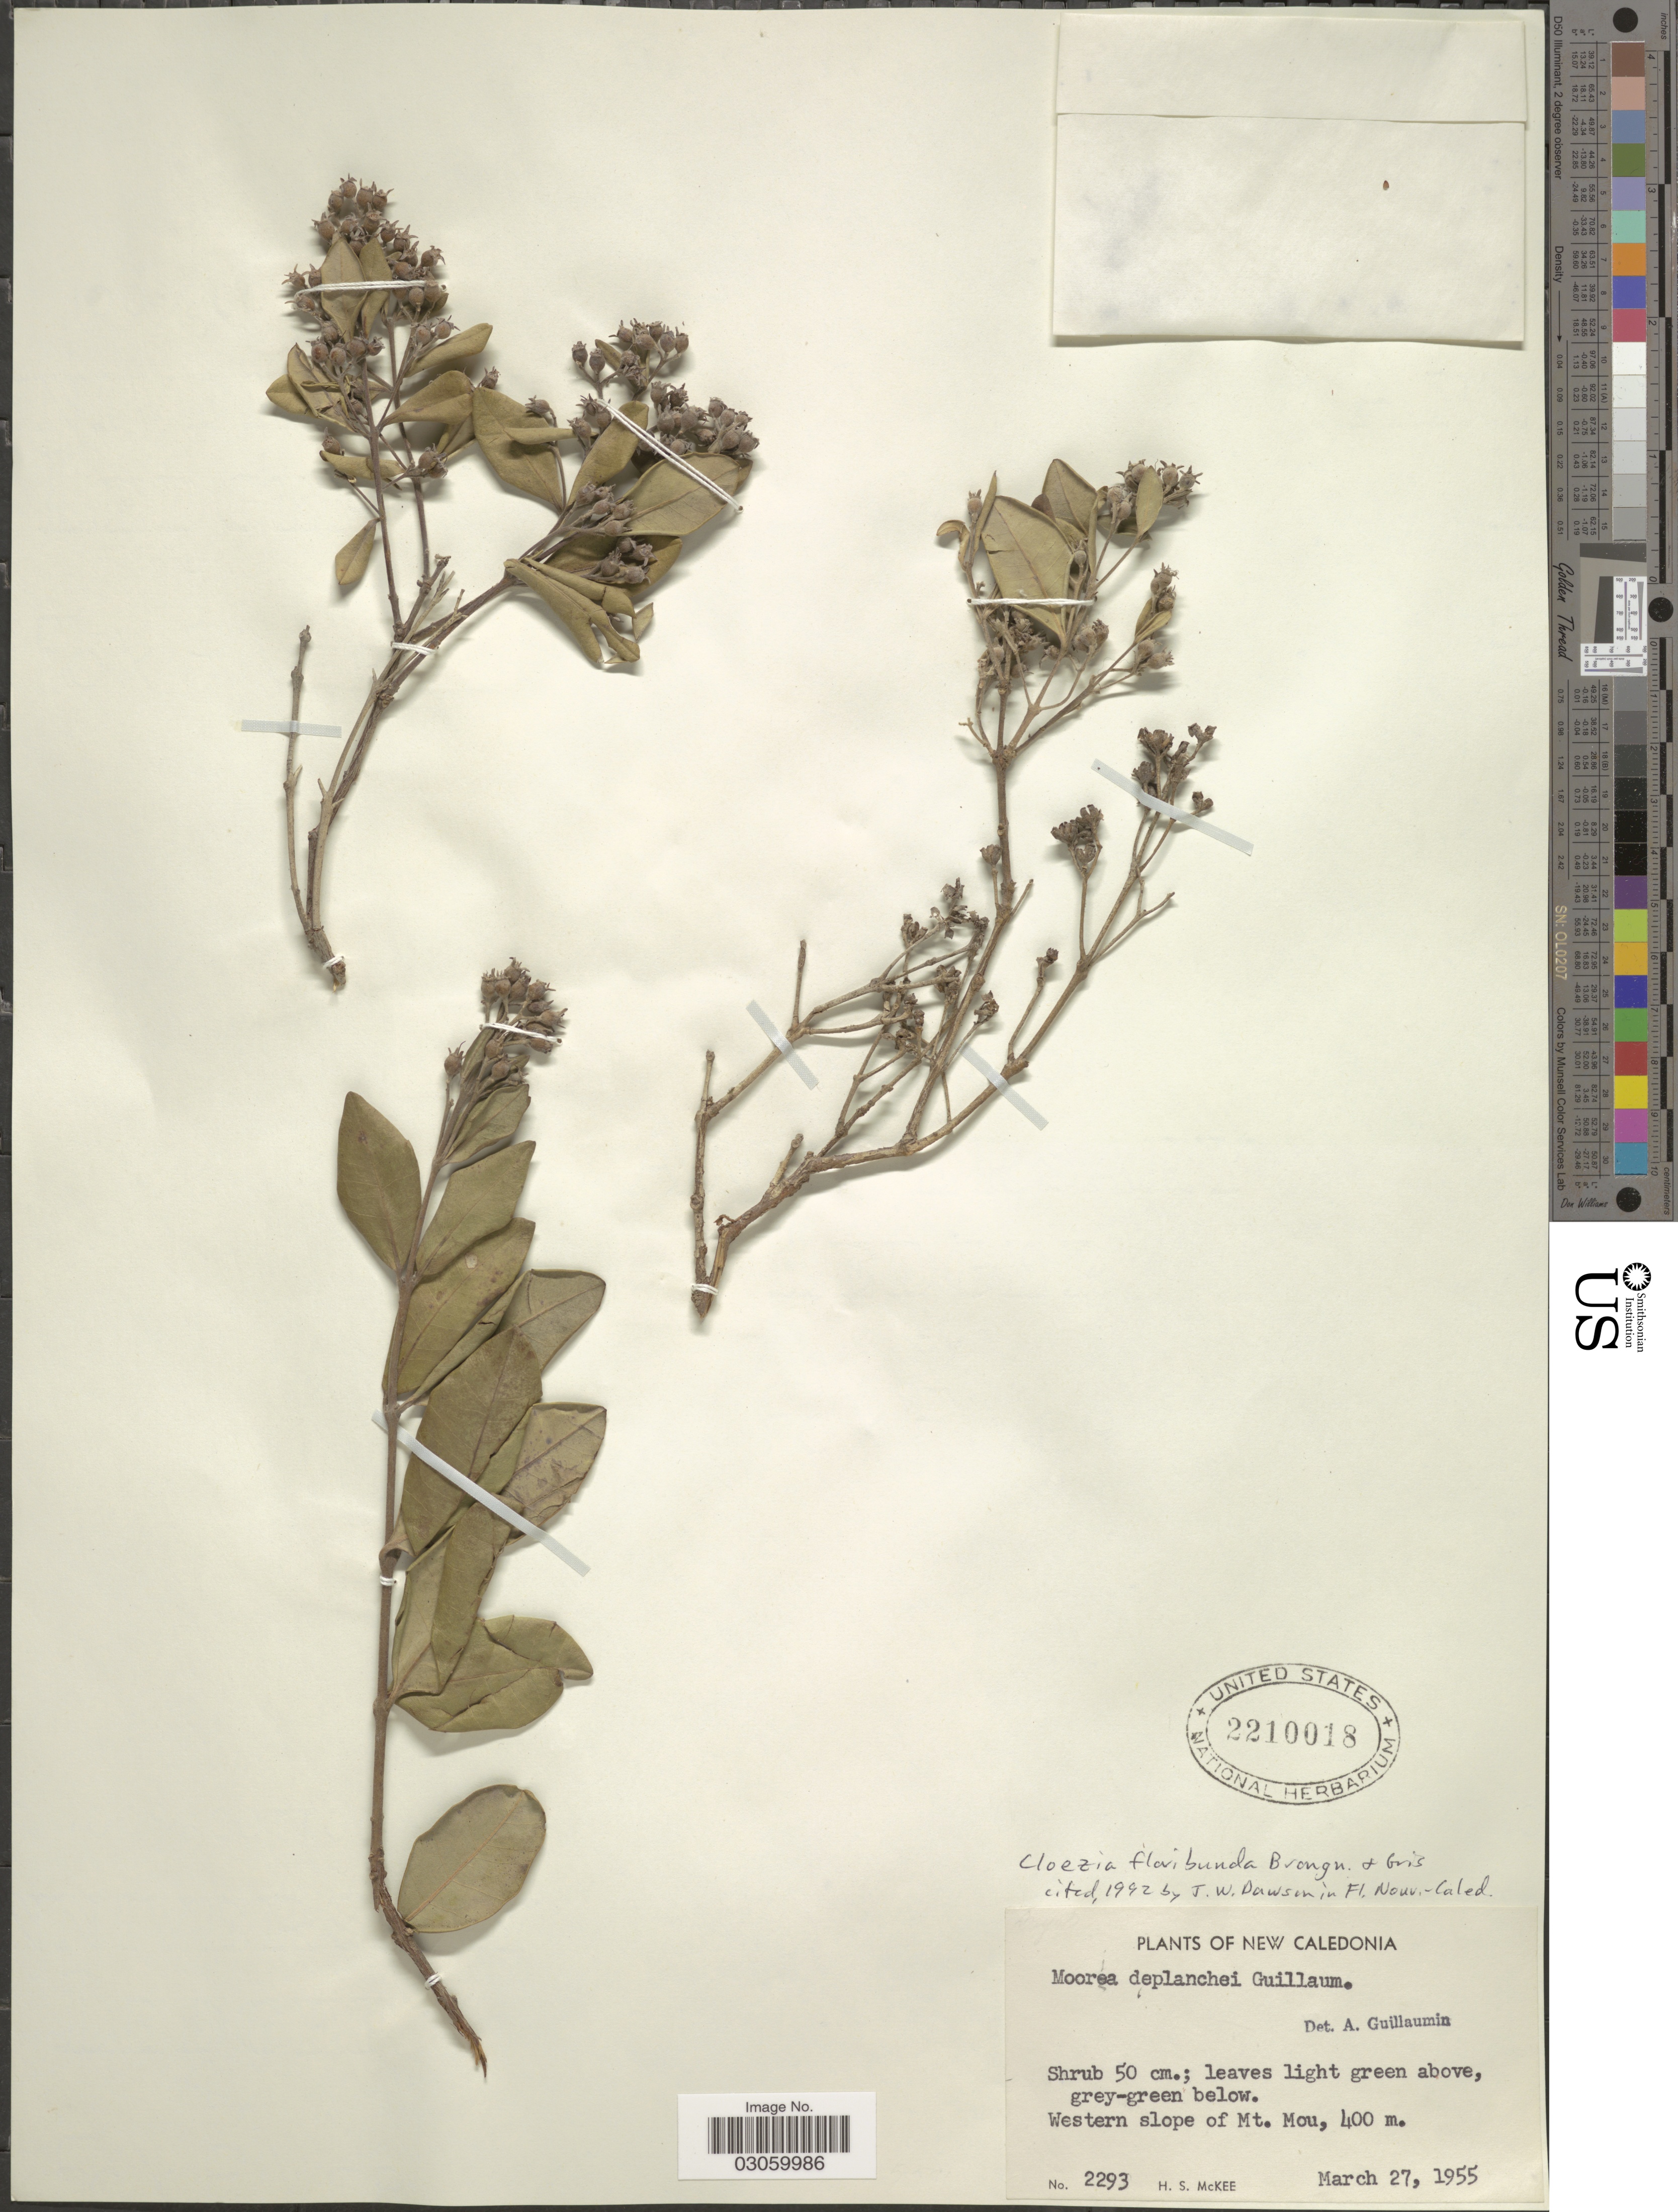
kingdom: Plantae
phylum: Tracheophyta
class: Magnoliopsida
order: Myrtales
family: Myrtaceae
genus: Cloezia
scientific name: Cloezia floribunda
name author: Brongn. & Gris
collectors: H. S. McKee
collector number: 2293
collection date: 1955-03-27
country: New Caledonia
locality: Western slope of Mt. Mou.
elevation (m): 400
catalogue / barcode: US 2210018